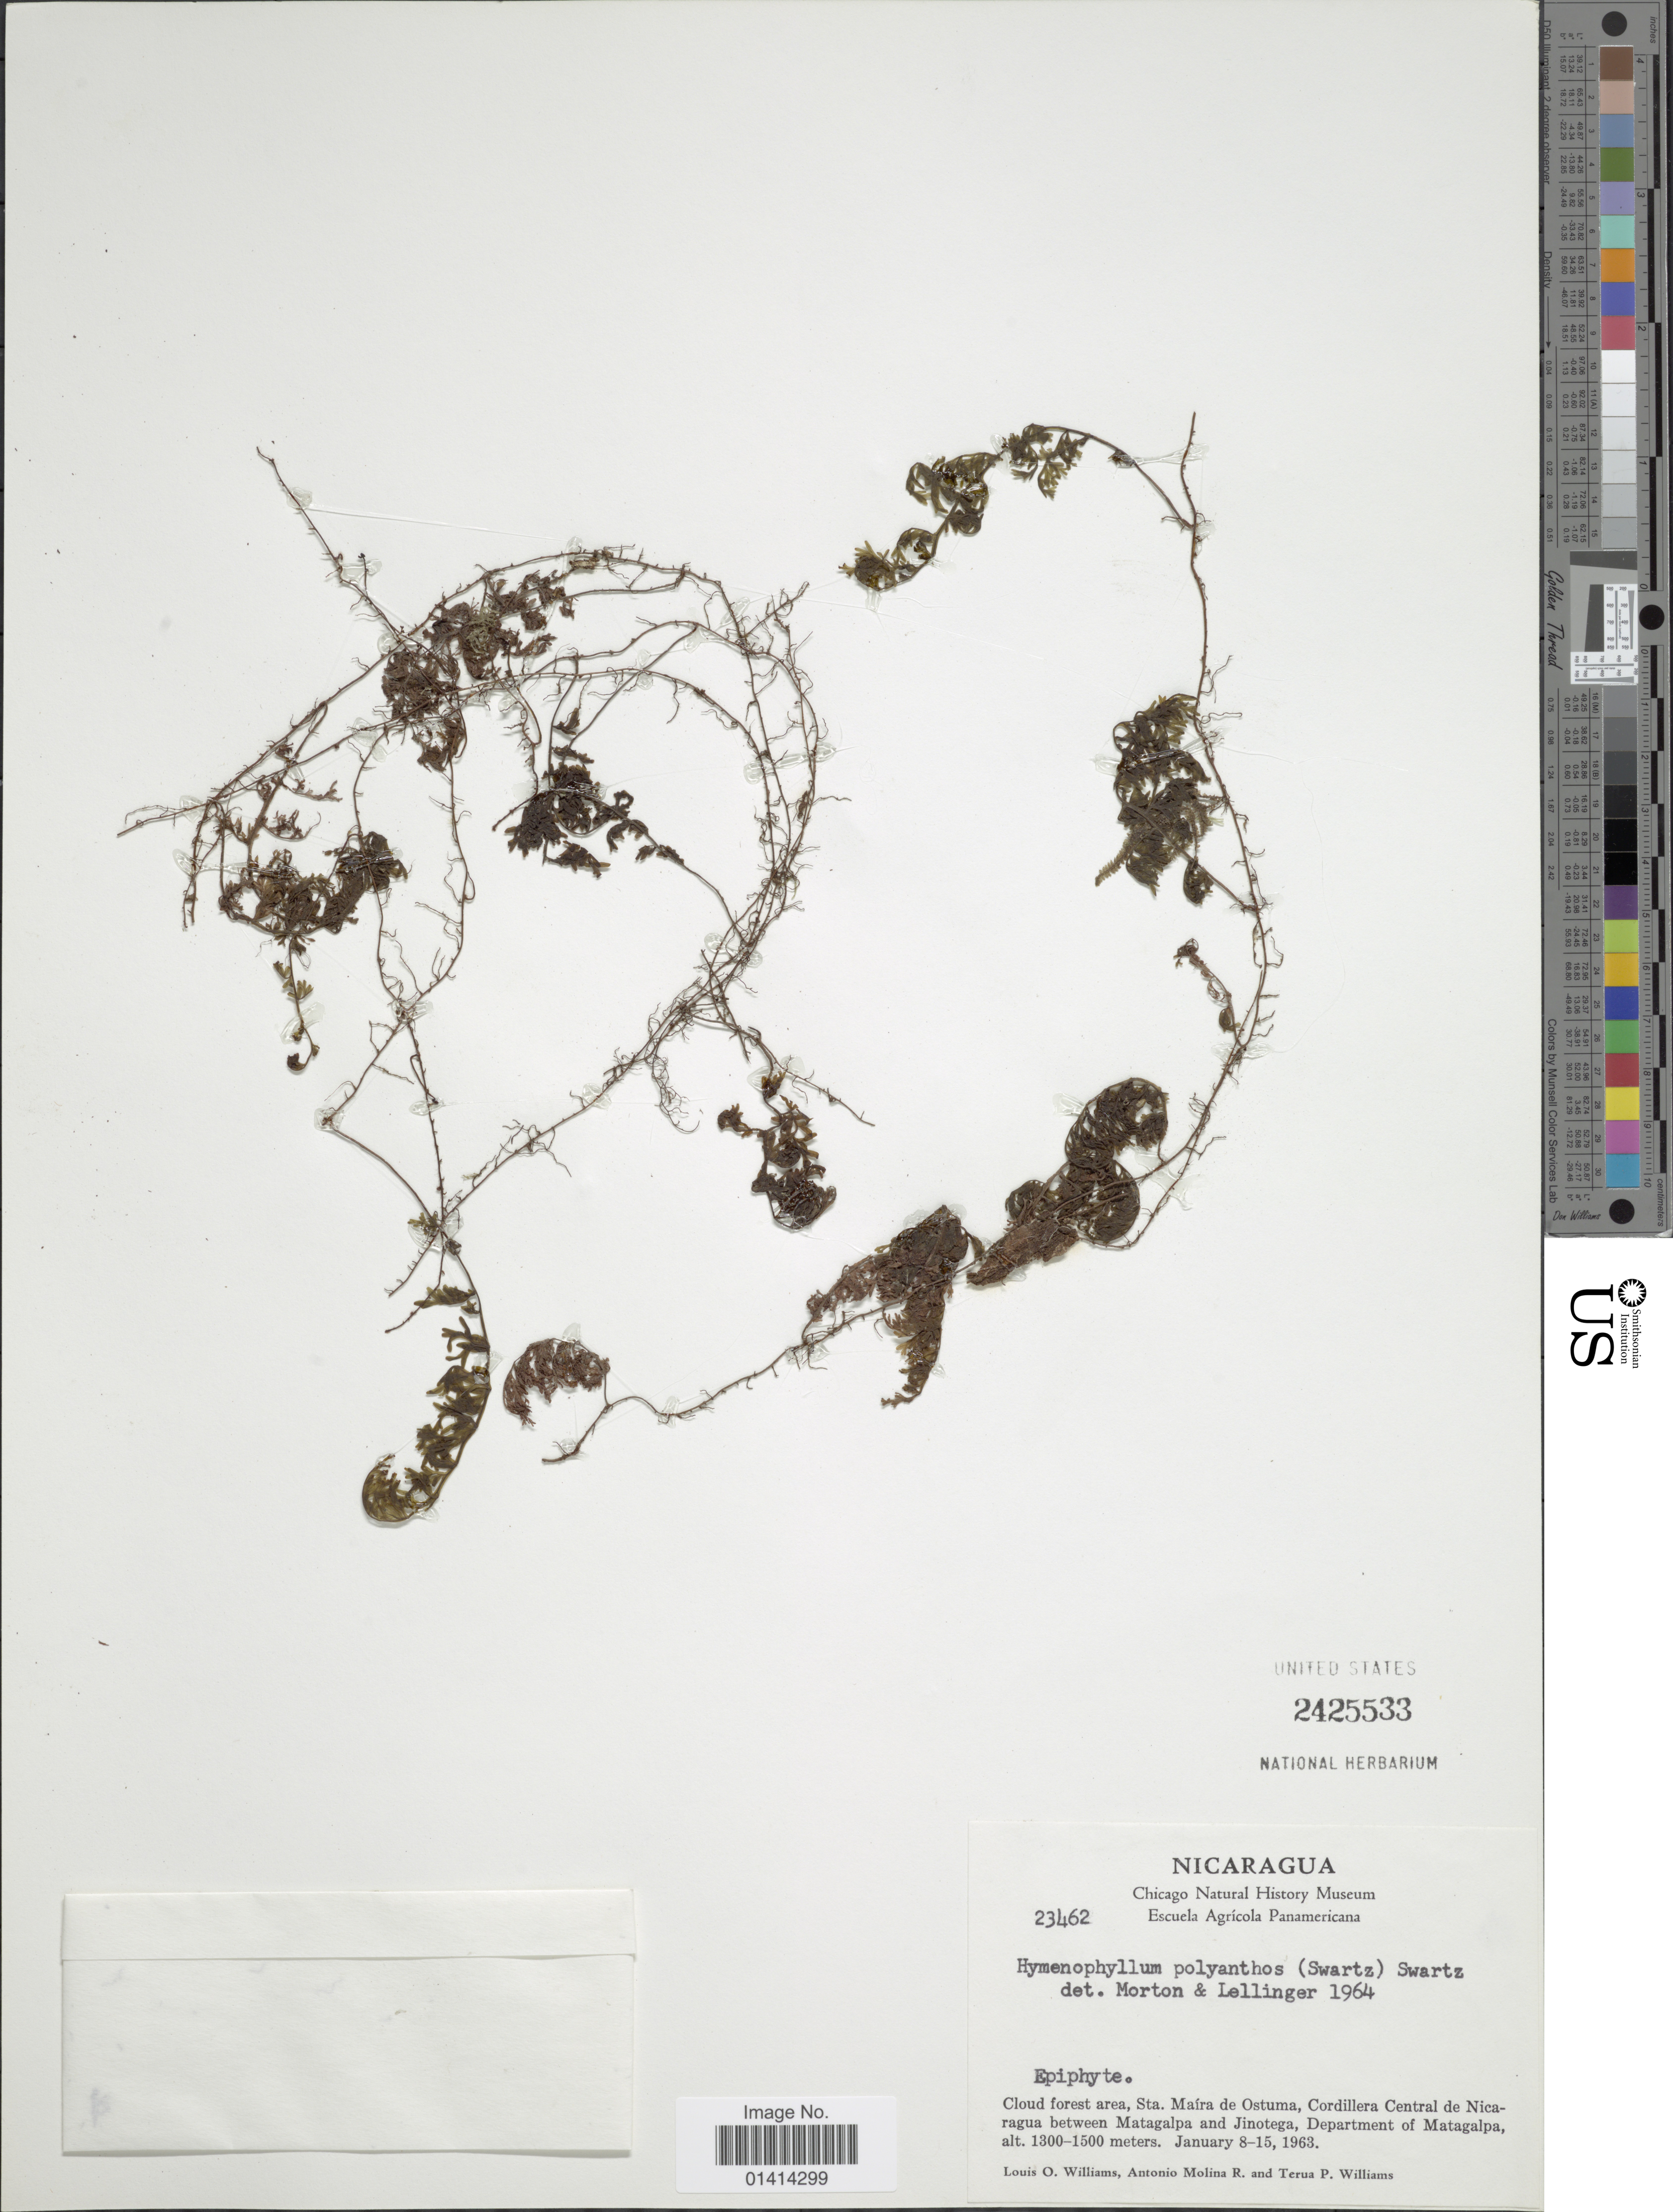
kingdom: Plantae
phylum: Tracheophyta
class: Polypodiopsida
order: Hymenophyllales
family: Hymenophyllaceae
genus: Hymenophyllum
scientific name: Hymenophyllum polyanthos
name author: (Sw.) Sw.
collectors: L. O. Williams, A. Molina R. & T. P. Williams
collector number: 23462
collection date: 1963-01-08/1963-01-15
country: Nicaragua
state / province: Matagalpa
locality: Cloud forest area, Sta Maira de ostuma, Cordillera central de Nicaragua between Matagalpa anfd Jinotega, Department of Mataglpa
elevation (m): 1300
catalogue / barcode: US 2425533